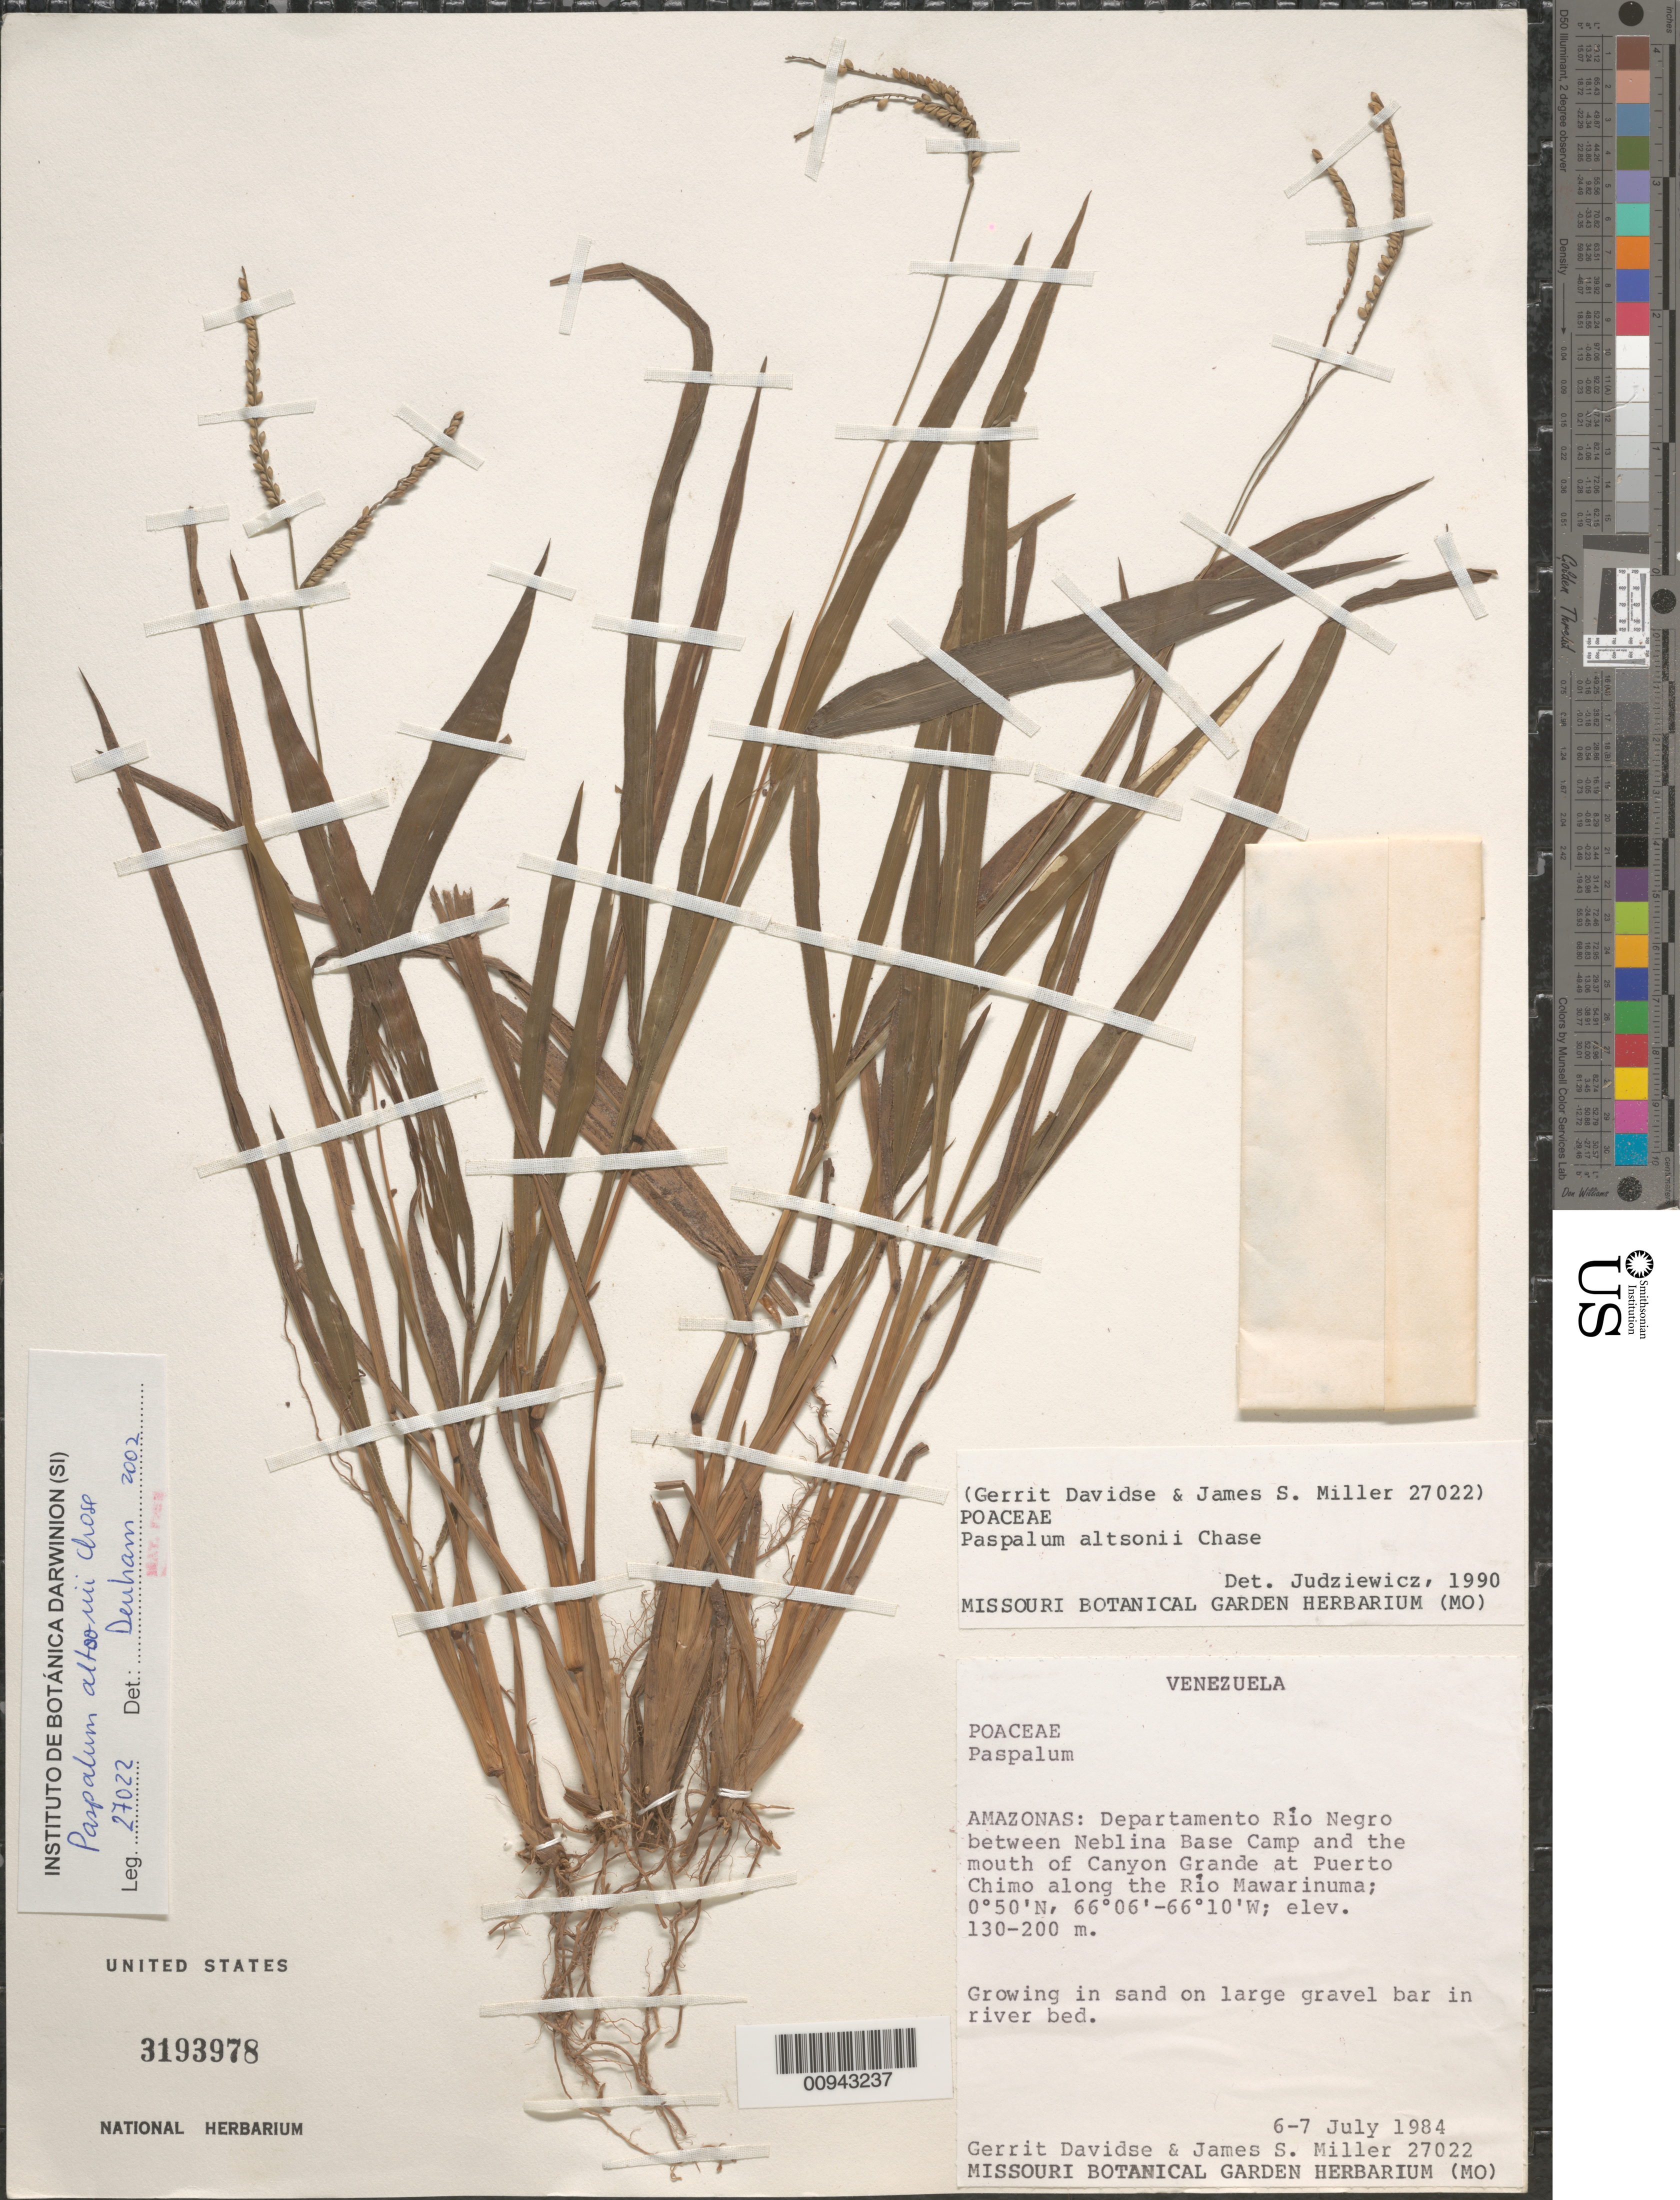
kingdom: Plantae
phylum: Tracheophyta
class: Liliopsida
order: Poales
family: Poaceae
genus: Paspalum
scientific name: Paspalum altsonii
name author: Chase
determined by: Dehman, --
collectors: G. Davidse & J. S. Miller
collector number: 27022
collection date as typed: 6-Jul-84 to 7-Jul-84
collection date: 1984-07-06/1984-07-07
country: Venezuela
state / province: Amazonas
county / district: Río Negro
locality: Neblina Base Camp to mouth of Canyon Grande, along Río Mawarinuma, at Puerto Chimo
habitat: In sand on large gravel bar in river bed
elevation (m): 130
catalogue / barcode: US 3193978